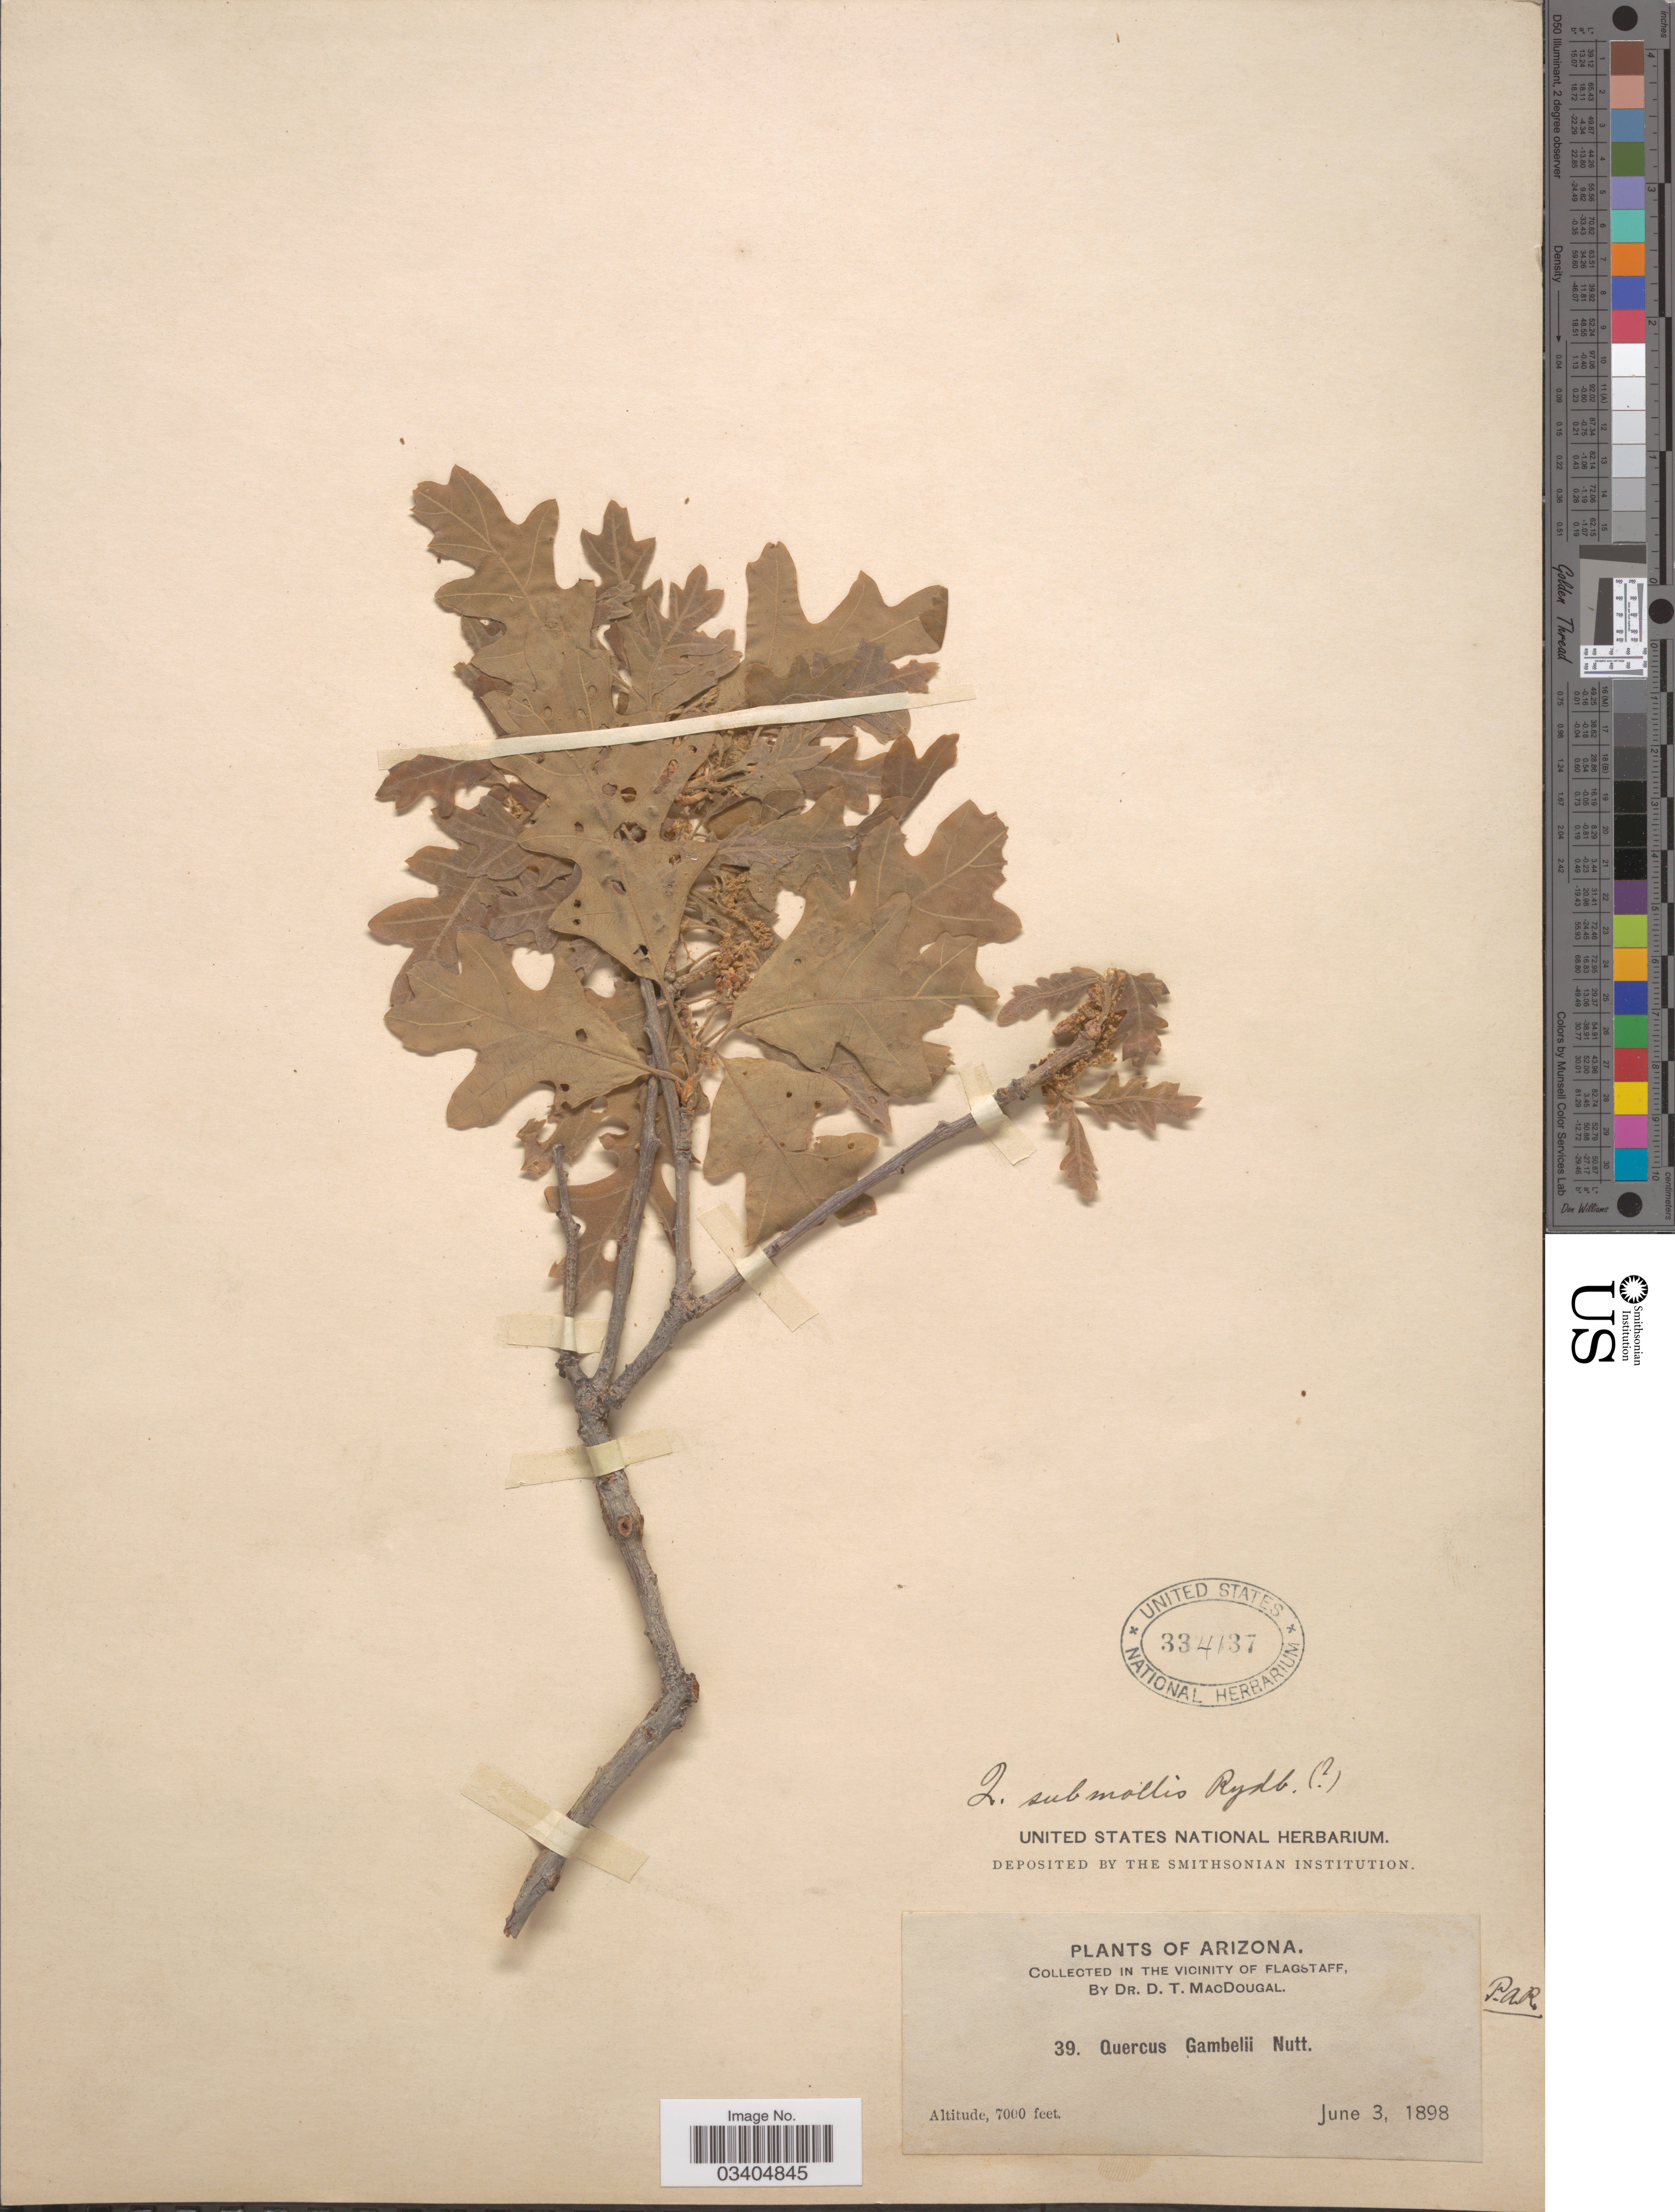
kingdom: Plantae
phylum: Tracheophyta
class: Magnoliopsida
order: Fagales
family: Fagaceae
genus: Quercus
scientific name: Quercus gambelii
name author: Nutt.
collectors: D. T. MacDougal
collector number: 39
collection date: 1898-06-03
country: United States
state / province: Arizona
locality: In the vicinity of Flagstaff.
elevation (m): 2134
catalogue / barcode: US 334137